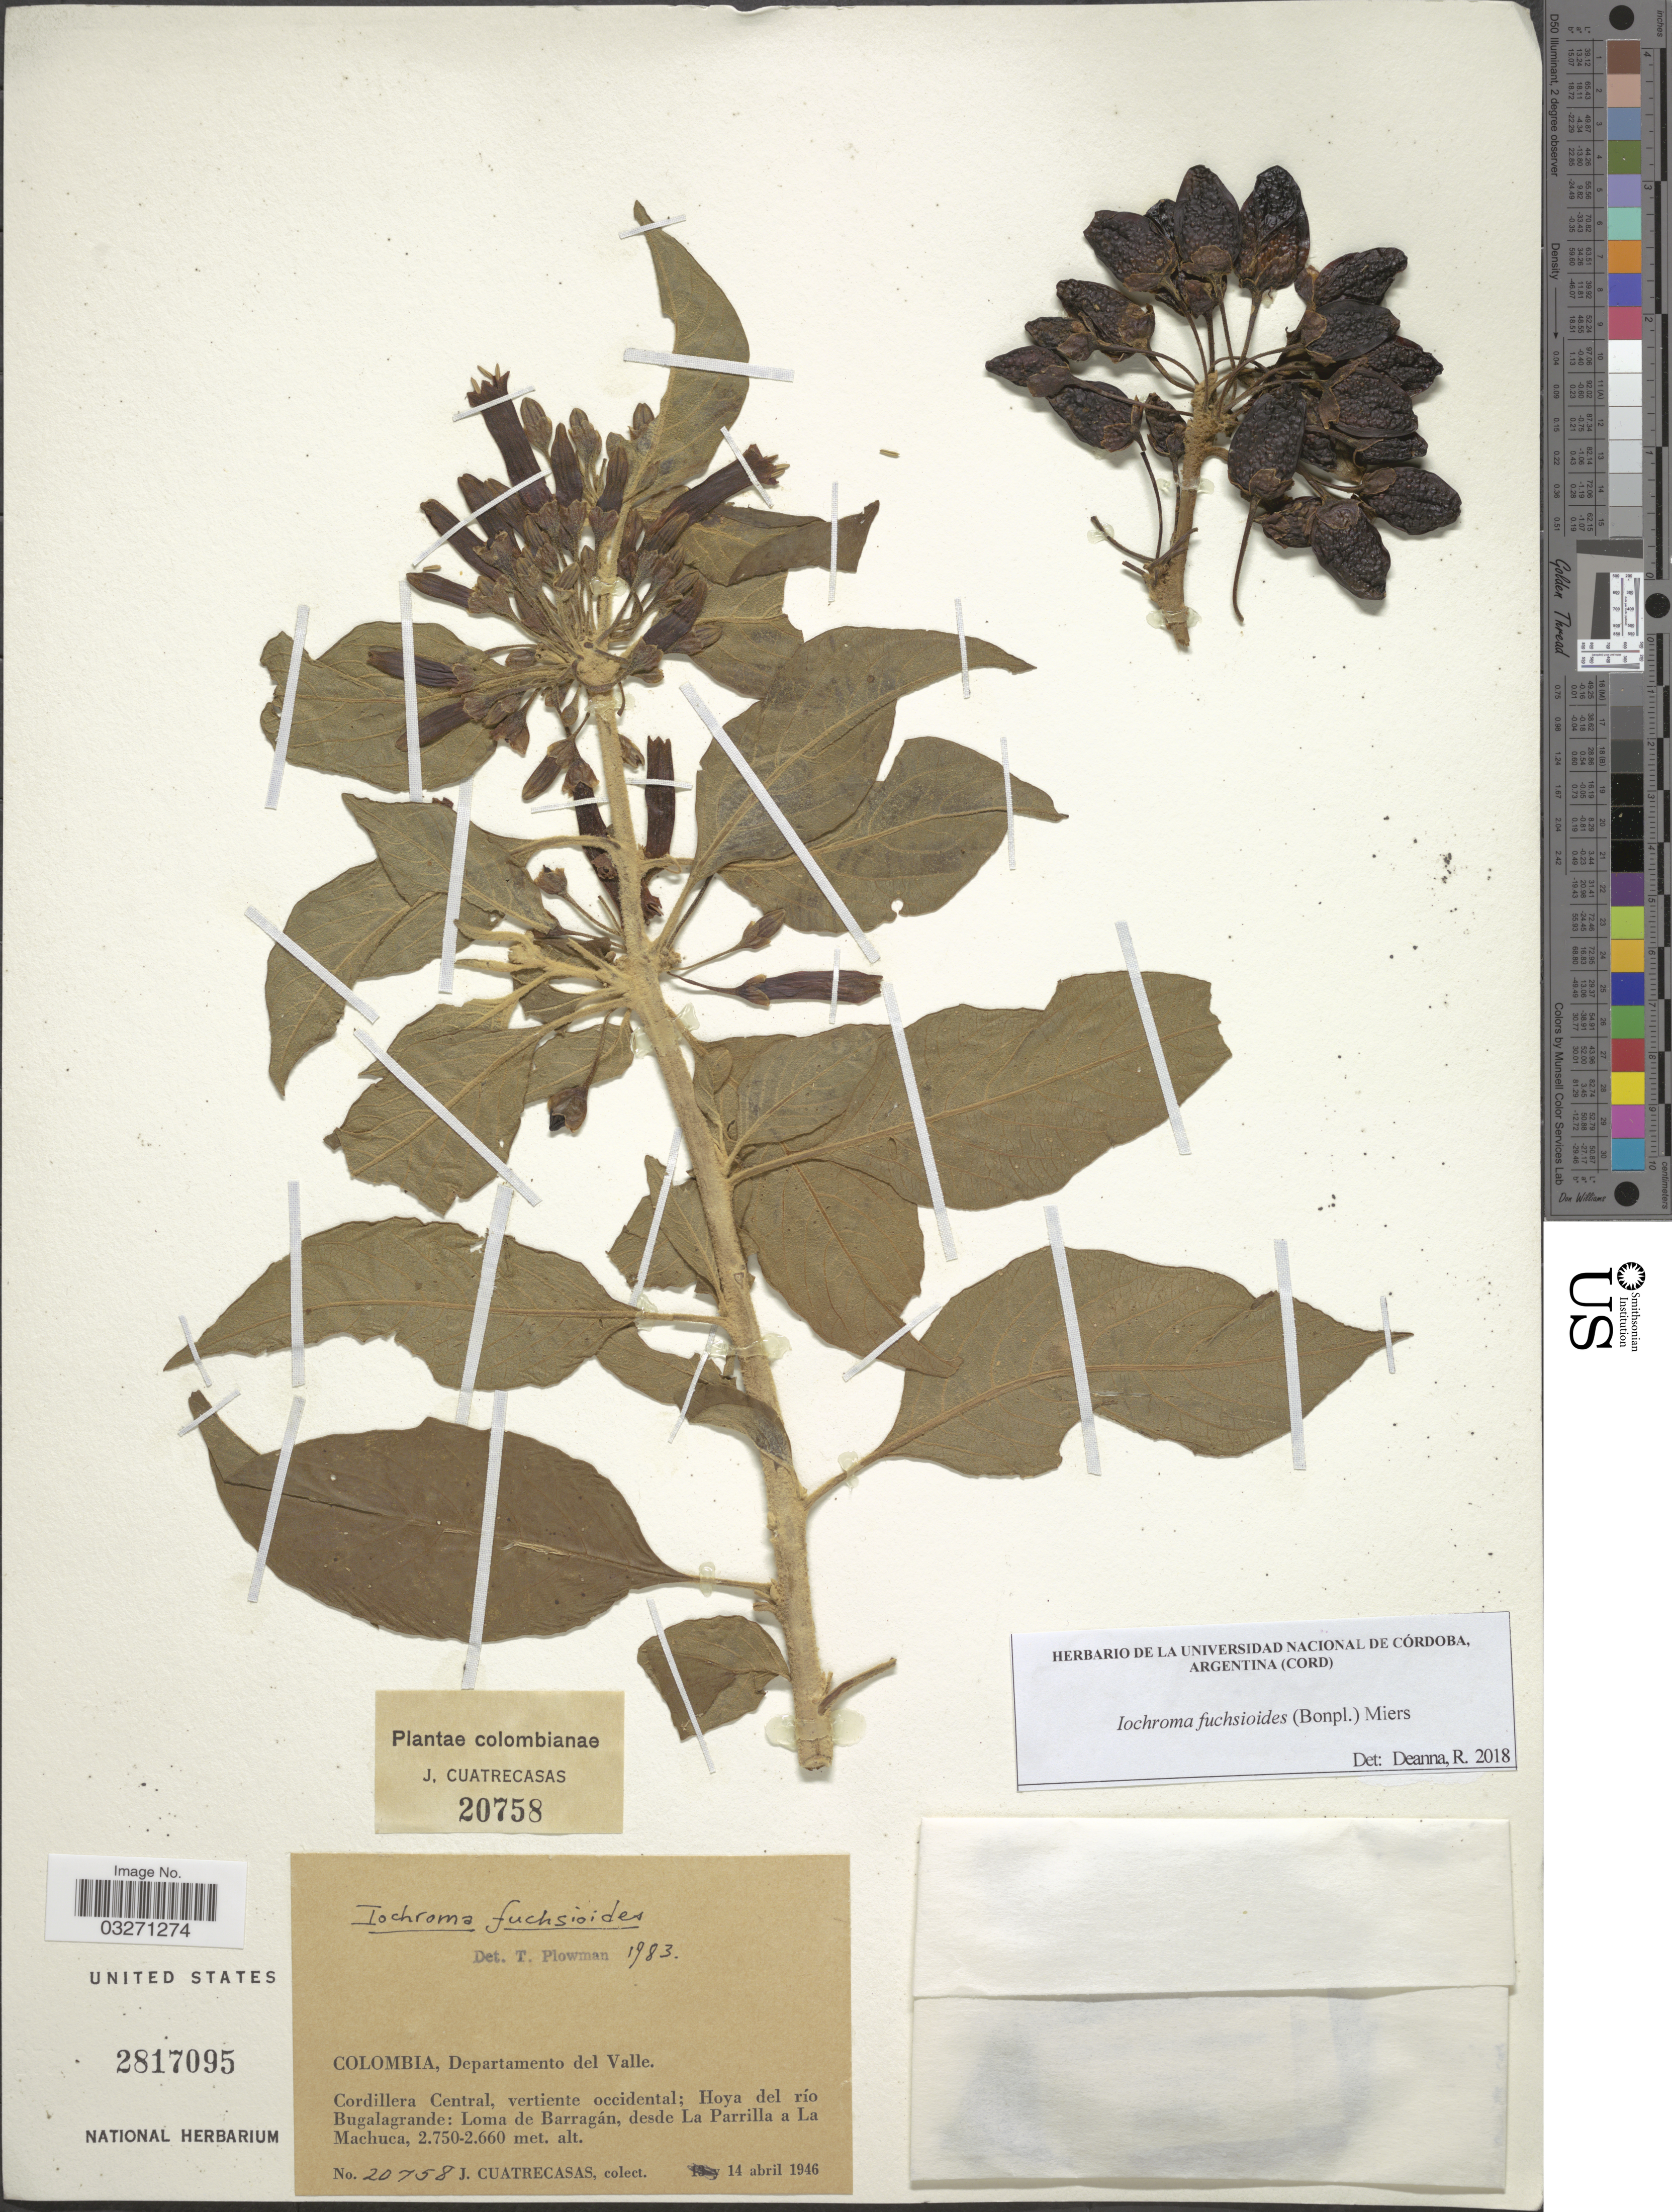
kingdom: Plantae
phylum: Tracheophyta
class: Magnoliopsida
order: Solanales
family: Solanaceae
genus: Iochroma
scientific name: Iochroma fuchsioides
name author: (Bonpl.) Miers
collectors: J. Cuatrecasas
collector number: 20758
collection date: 1946-04-14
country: Colombia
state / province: Valle del Cauca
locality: Cordillera Central, vertiente occidental; Hoya del río Bugalagrande: Loma de Barragán, desde La Parrilla a La Machuca.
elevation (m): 2660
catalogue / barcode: US 2817095